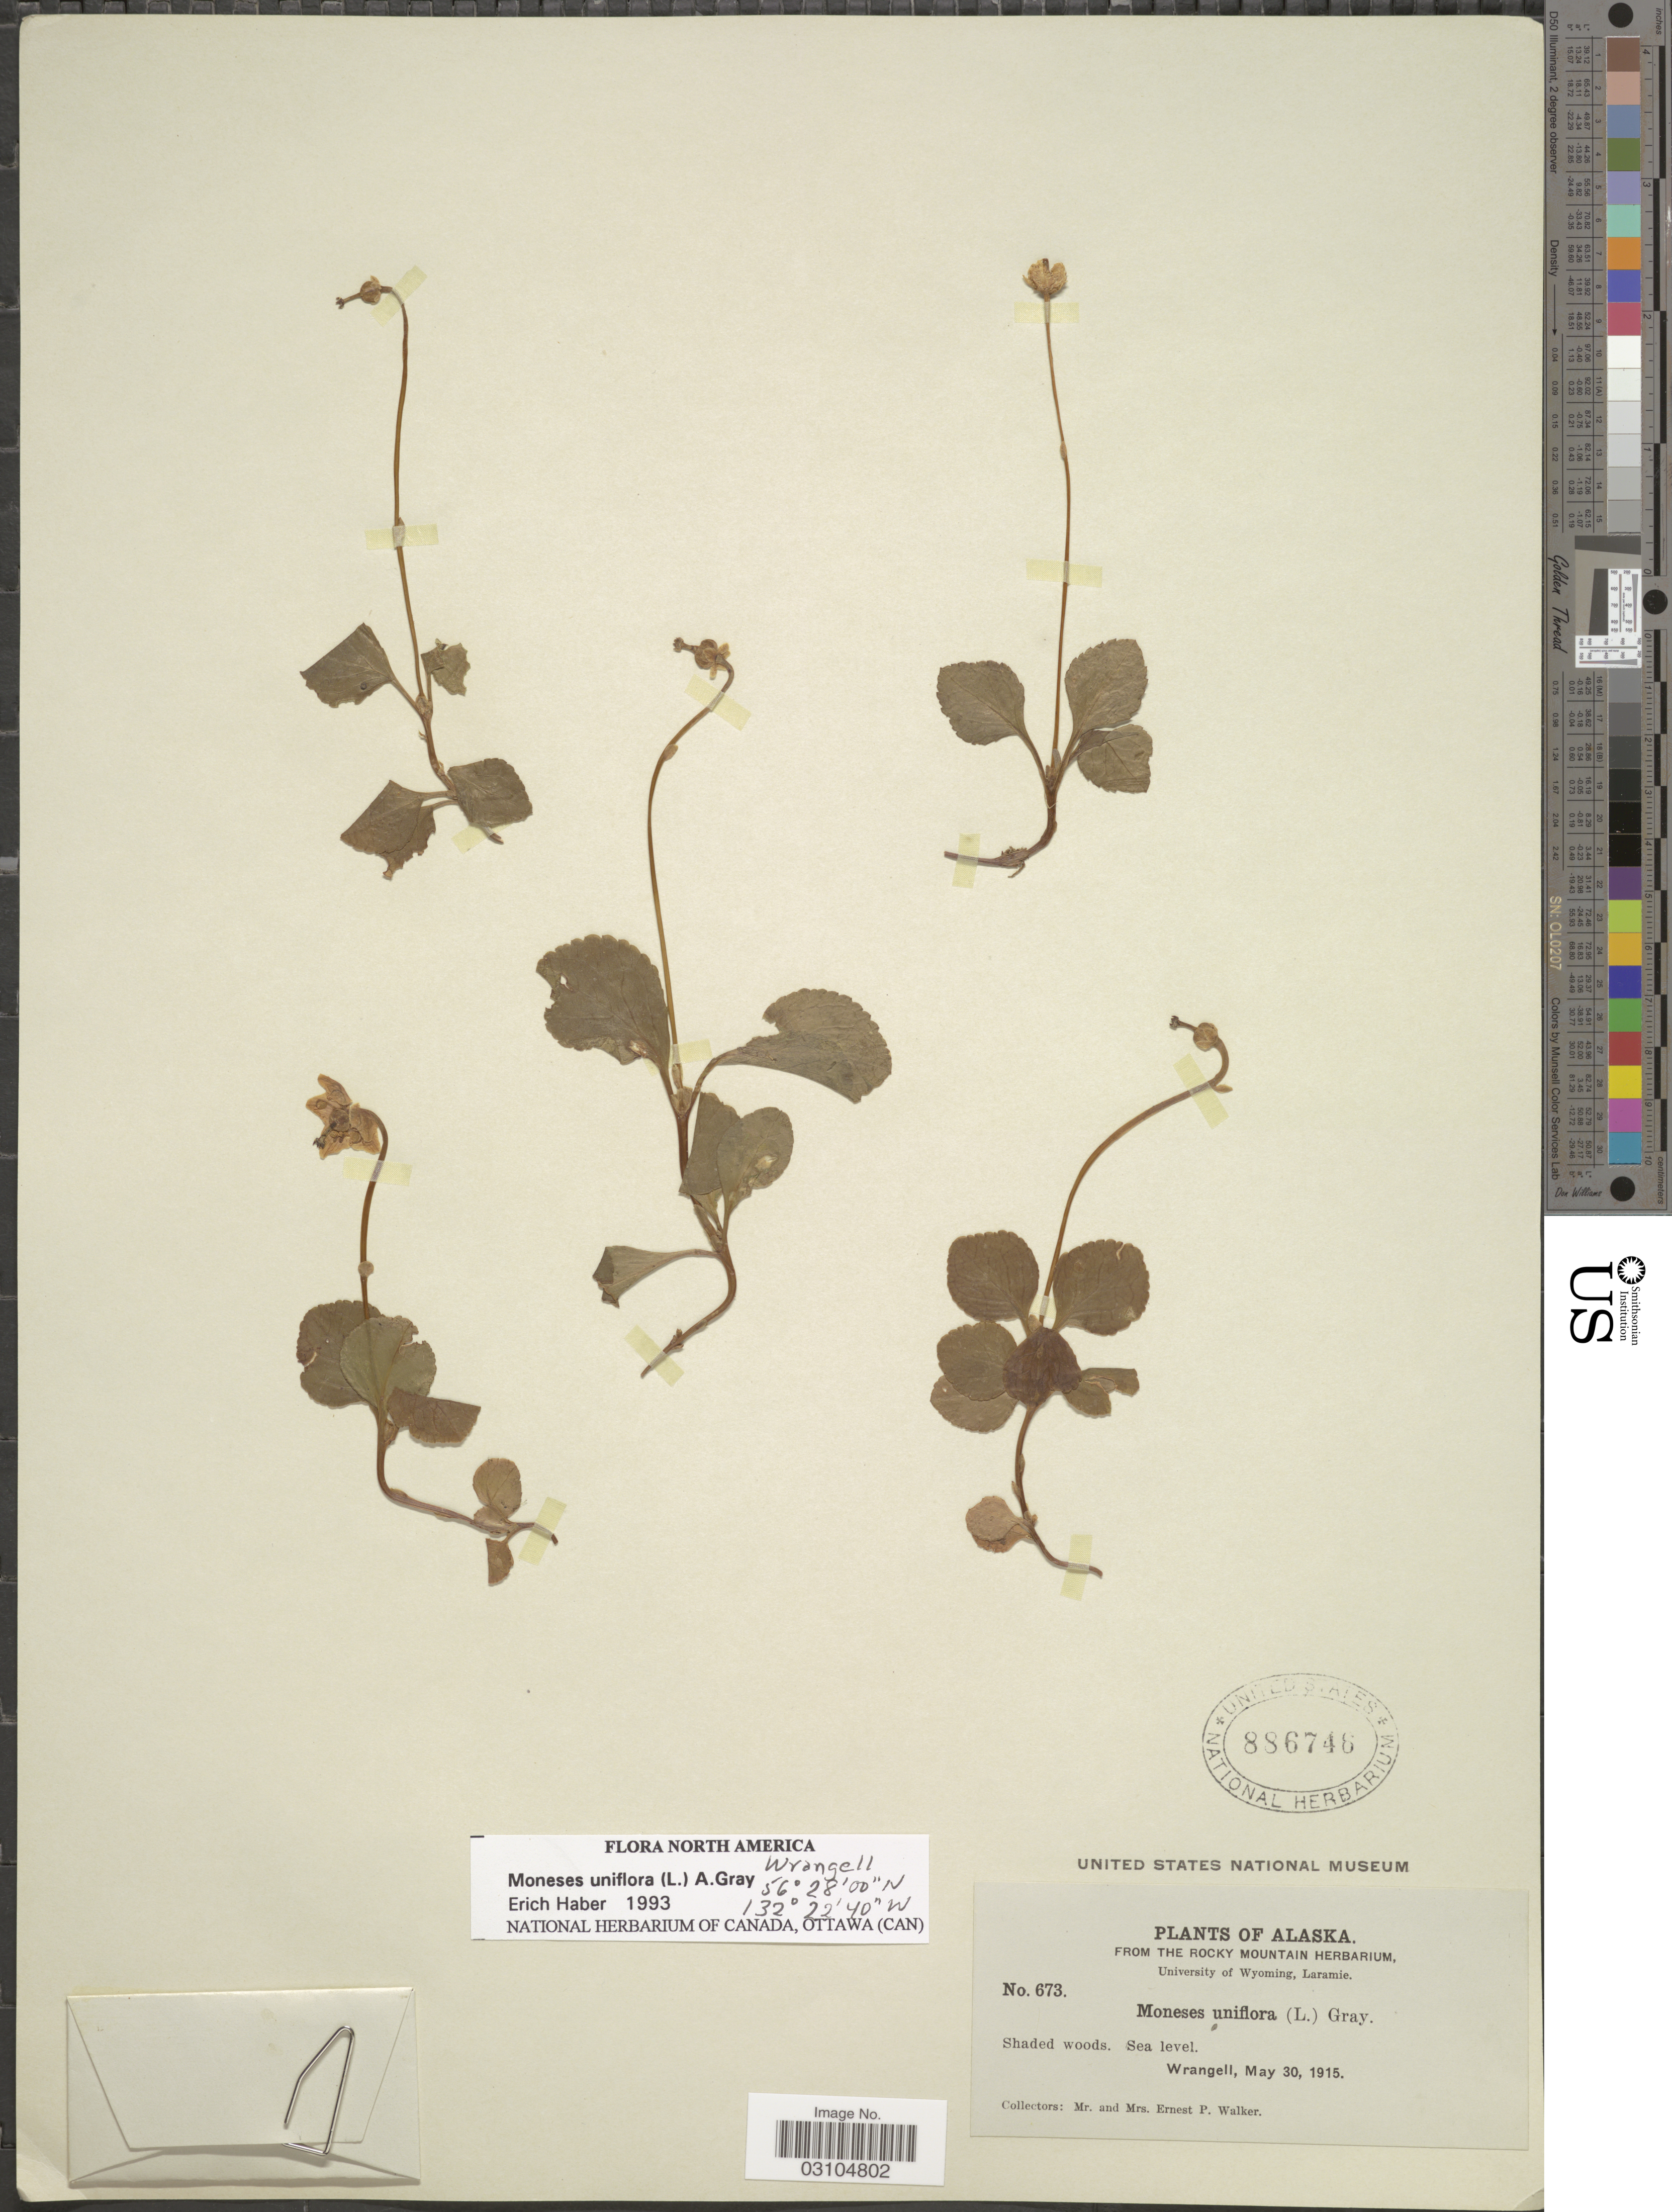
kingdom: Plantae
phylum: Tracheophyta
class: Magnoliopsida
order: Ericales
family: Ericaceae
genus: Moneses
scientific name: Moneses uniflora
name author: (L.) A. Gray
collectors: E. P. Walker & E. Walker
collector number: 673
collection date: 1915-05-30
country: United States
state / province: Alaska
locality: Wrangell.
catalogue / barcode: US 886746